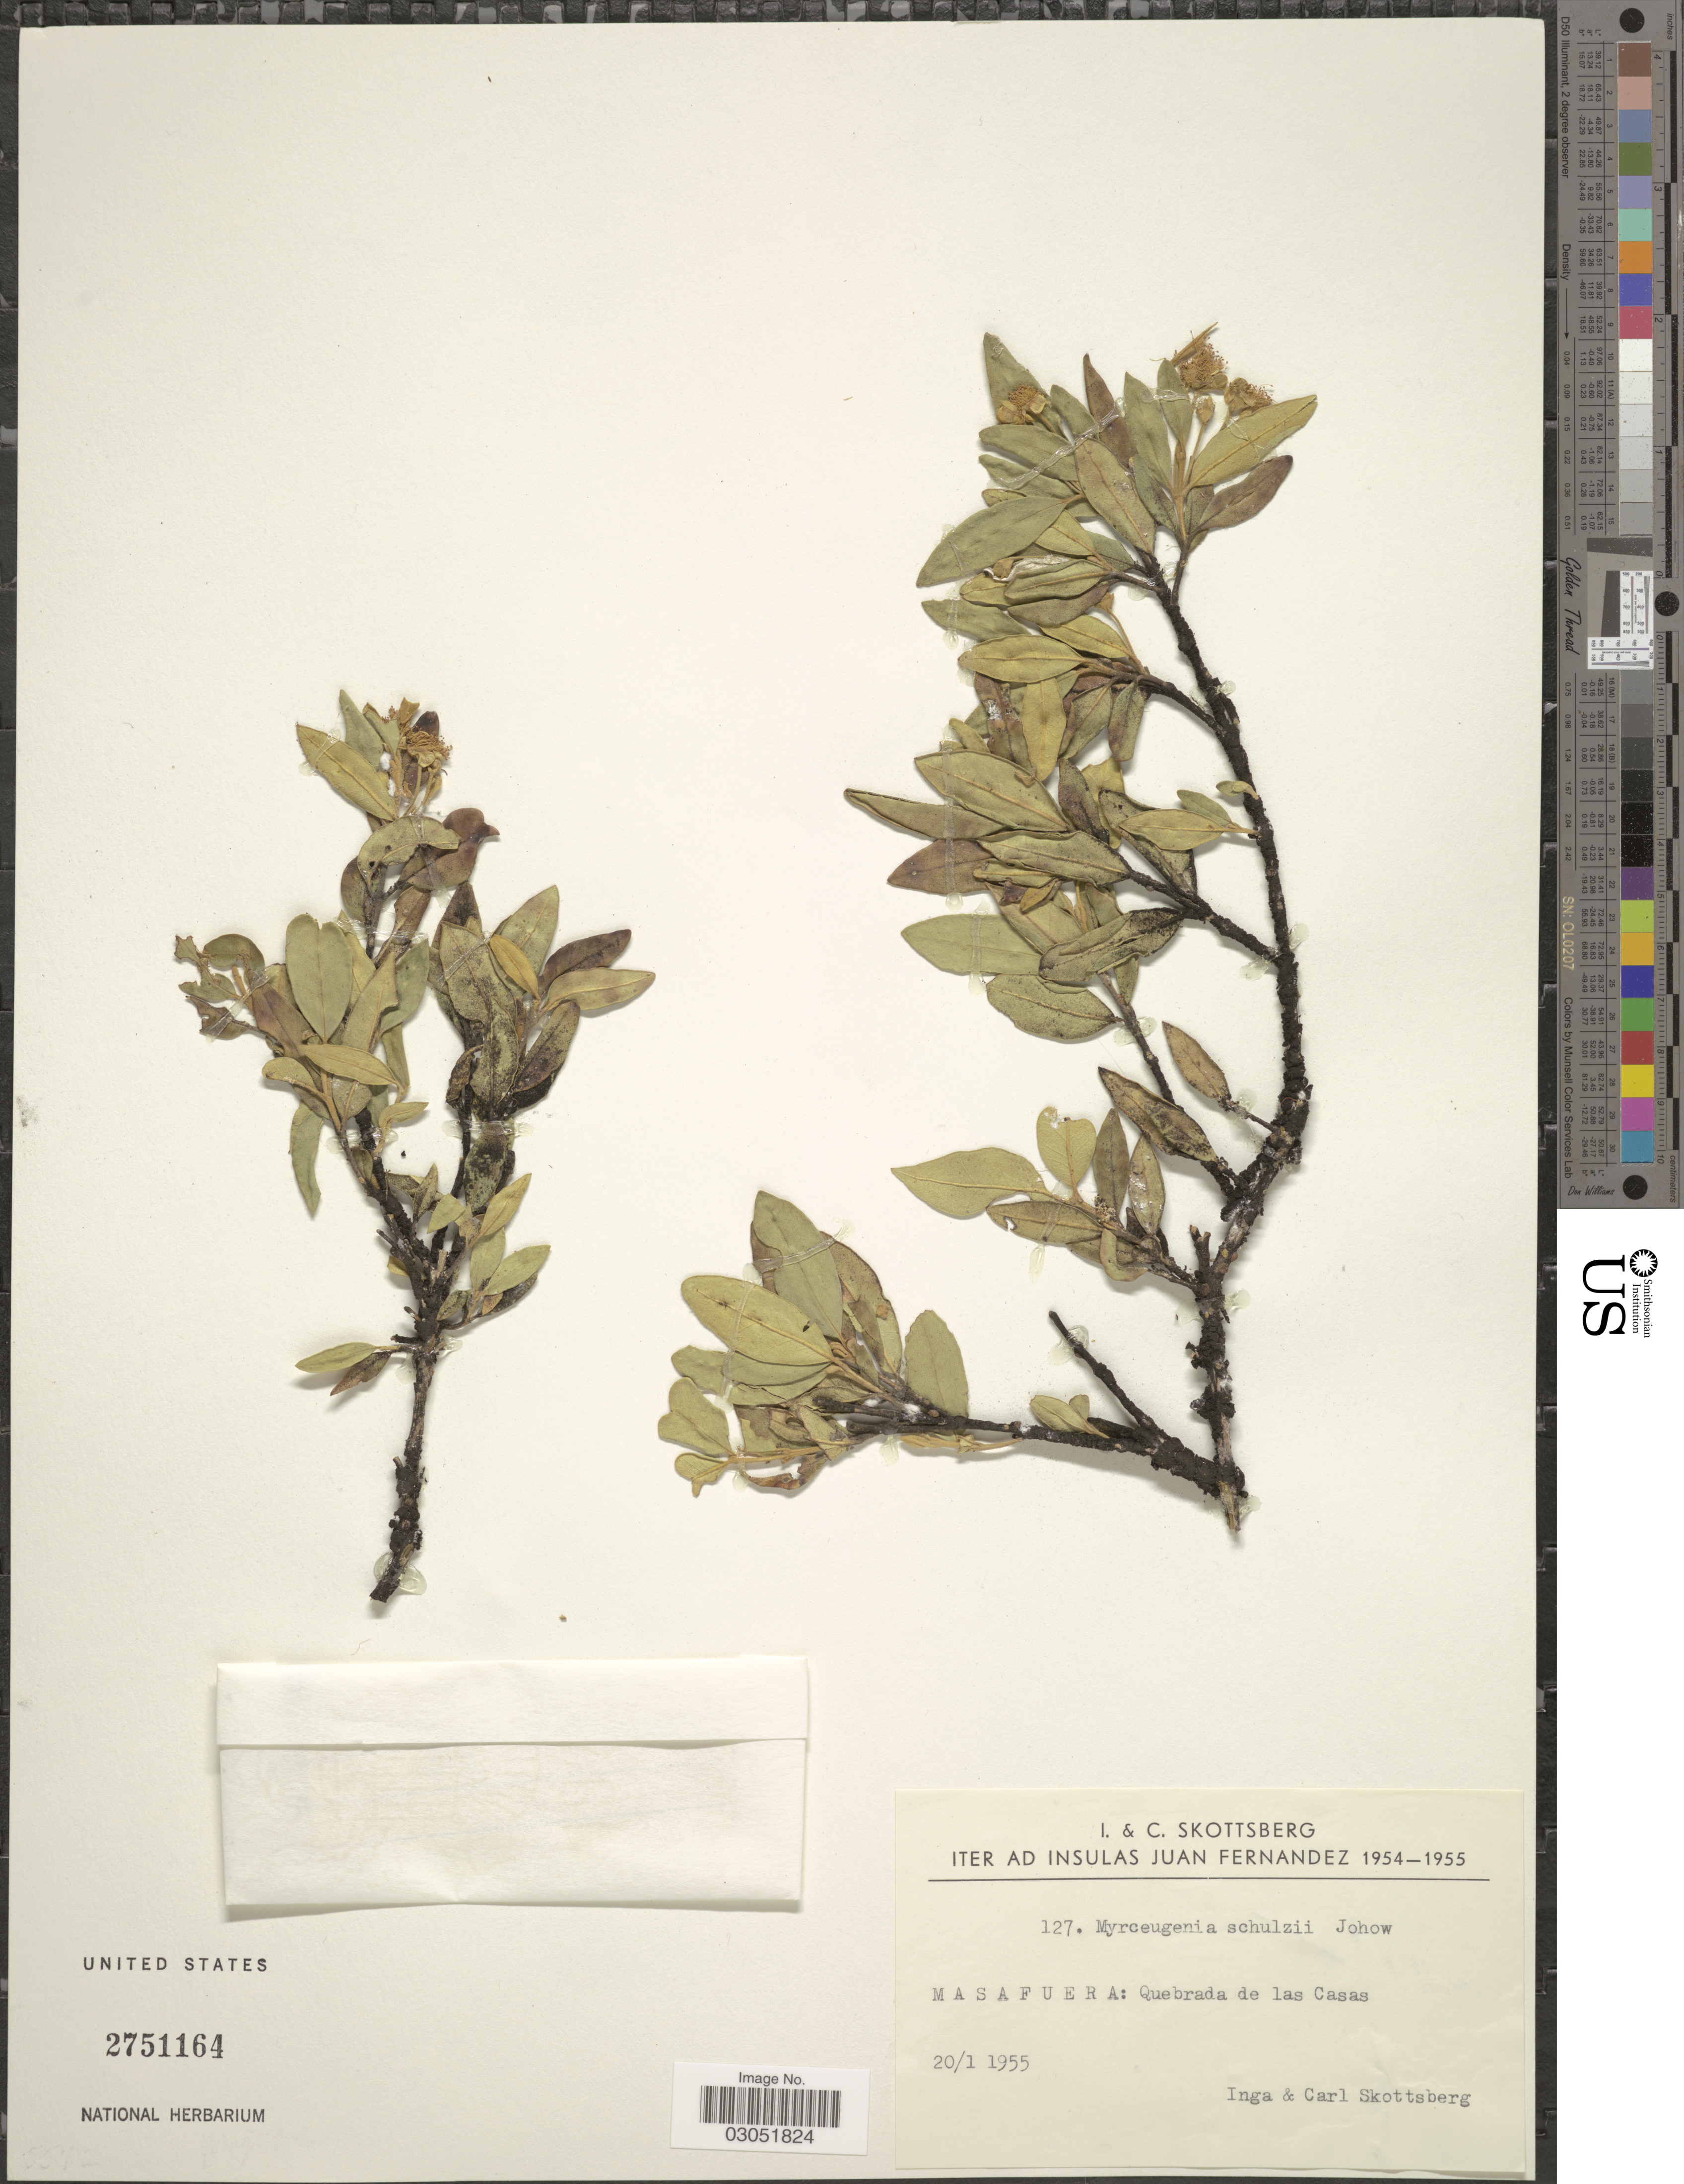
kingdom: Plantae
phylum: Tracheophyta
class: Magnoliopsida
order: Myrtales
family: Myrtaceae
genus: Myrceugenia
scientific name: Myrceugenia schulzei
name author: Johow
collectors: I. Skottsberg & C. Skottsberg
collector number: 127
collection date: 1955-01-20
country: Chile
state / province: Valparaíso (V)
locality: Insulas Juan Fernandez. Masafuera: Quebrada de las Casas.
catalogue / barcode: US 2751164